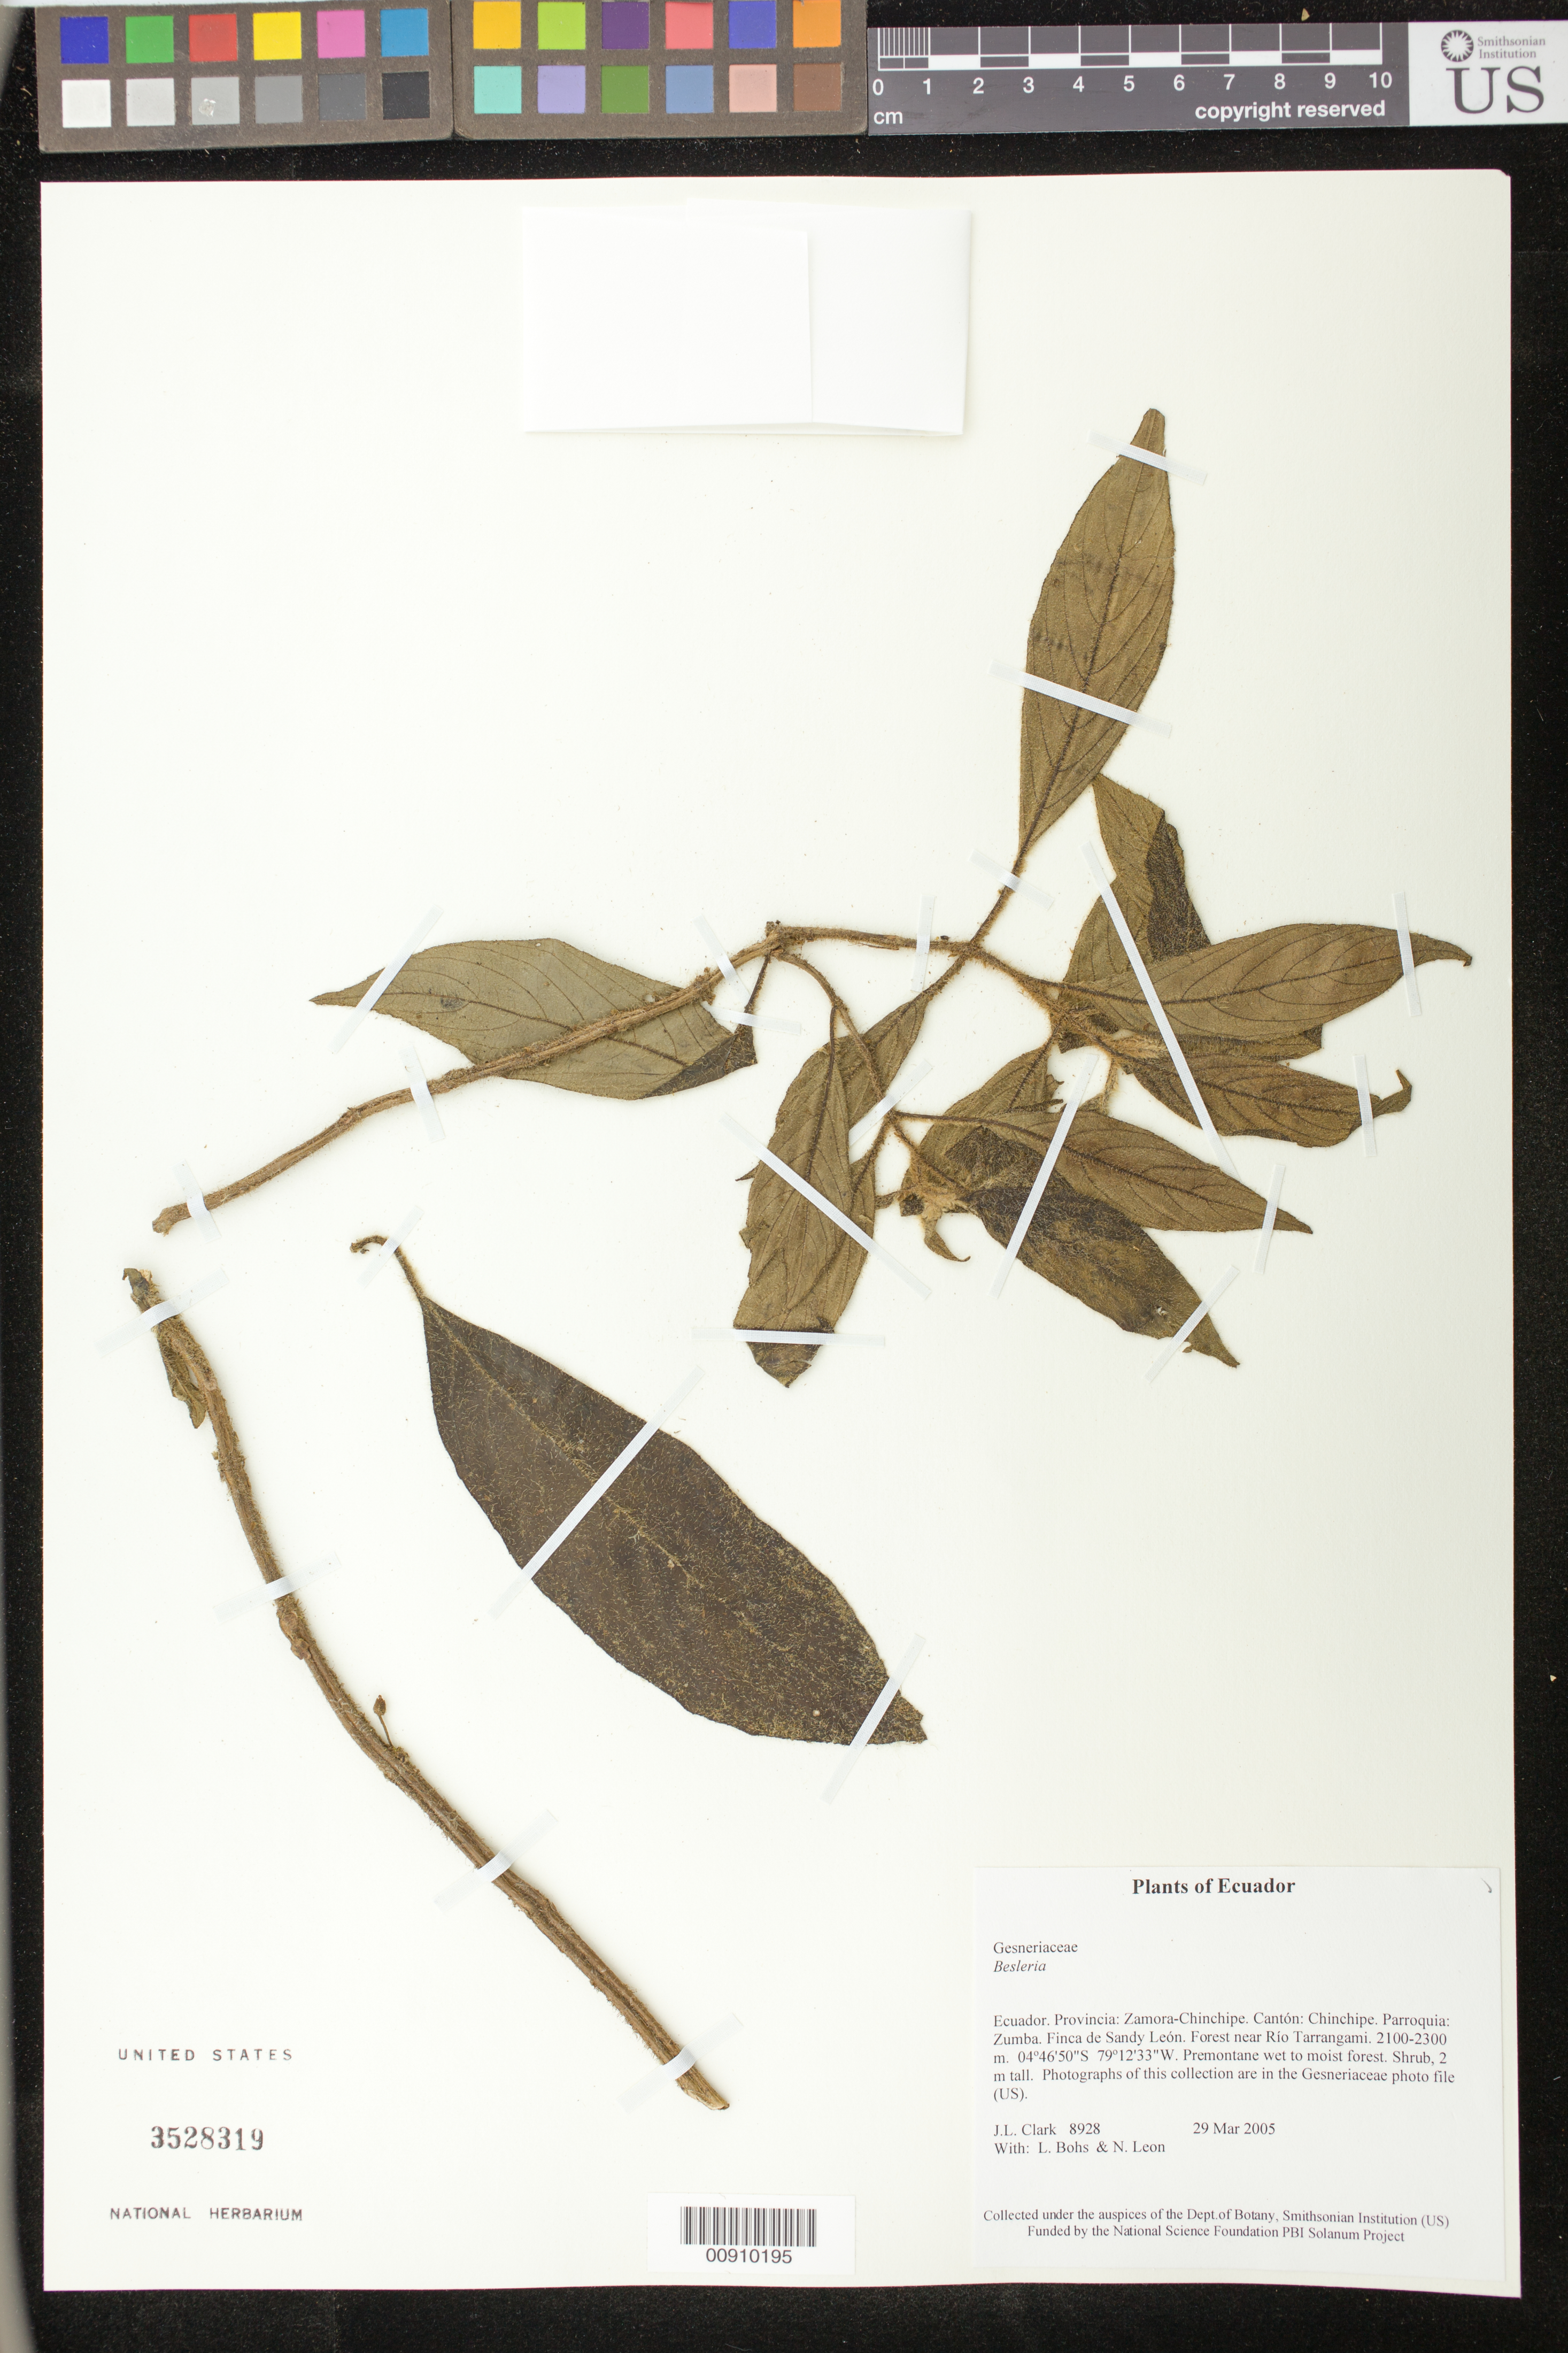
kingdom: Plantae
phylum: Tracheophyta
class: Magnoliopsida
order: Lamiales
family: Gesneriaceae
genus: Besleria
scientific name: Besleria sp.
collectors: J. L. Clark, L. A. Bohs & N. Leon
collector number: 8928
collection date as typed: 29 Mar 2005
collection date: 2005-03-29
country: Ecuador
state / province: Zamora-Chinchipe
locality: Chinchipe. Parroquia: Zumba. Finca de Sandy León. Forest near Río Tarrangami.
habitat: Premontane wet to moist forest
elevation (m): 2100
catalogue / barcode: US 3528319